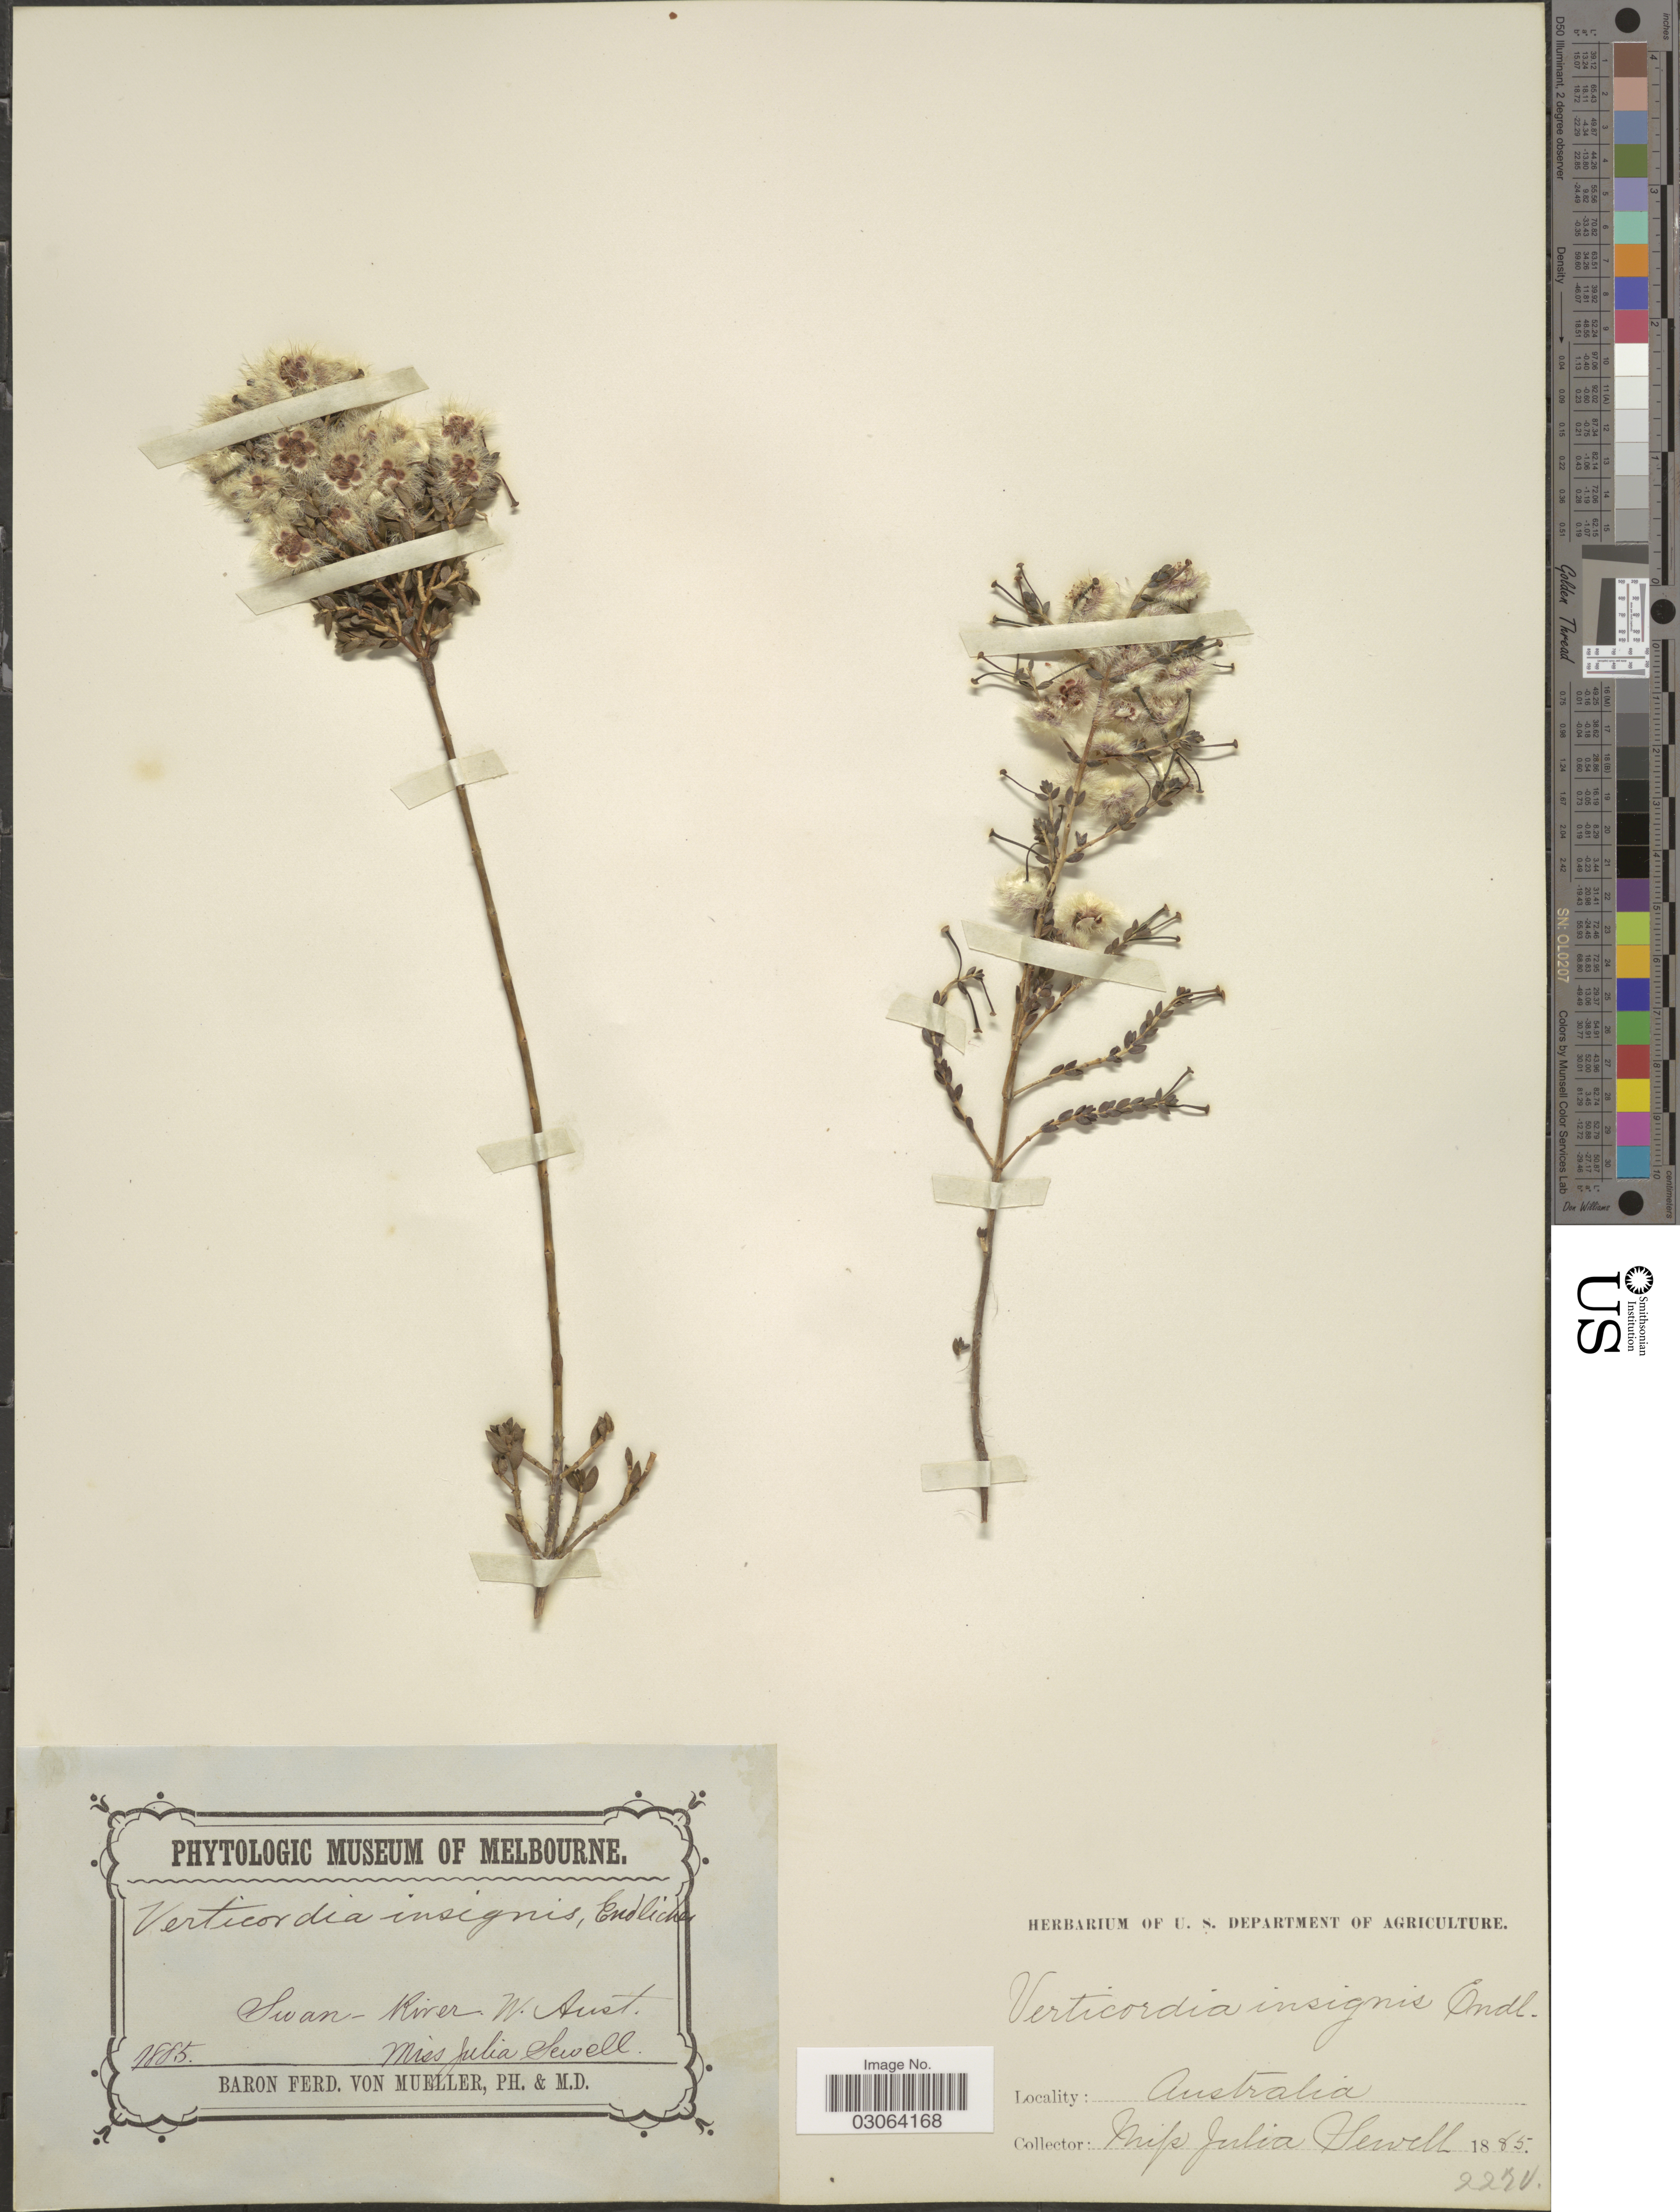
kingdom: Plantae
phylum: Tracheophyta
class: Magnoliopsida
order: Myrtales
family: Myrtaceae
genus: Verticordia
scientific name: Verticordia insignis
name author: Endl.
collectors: J. Sewell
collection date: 1885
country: Australia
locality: Swan - River, W. Aust.